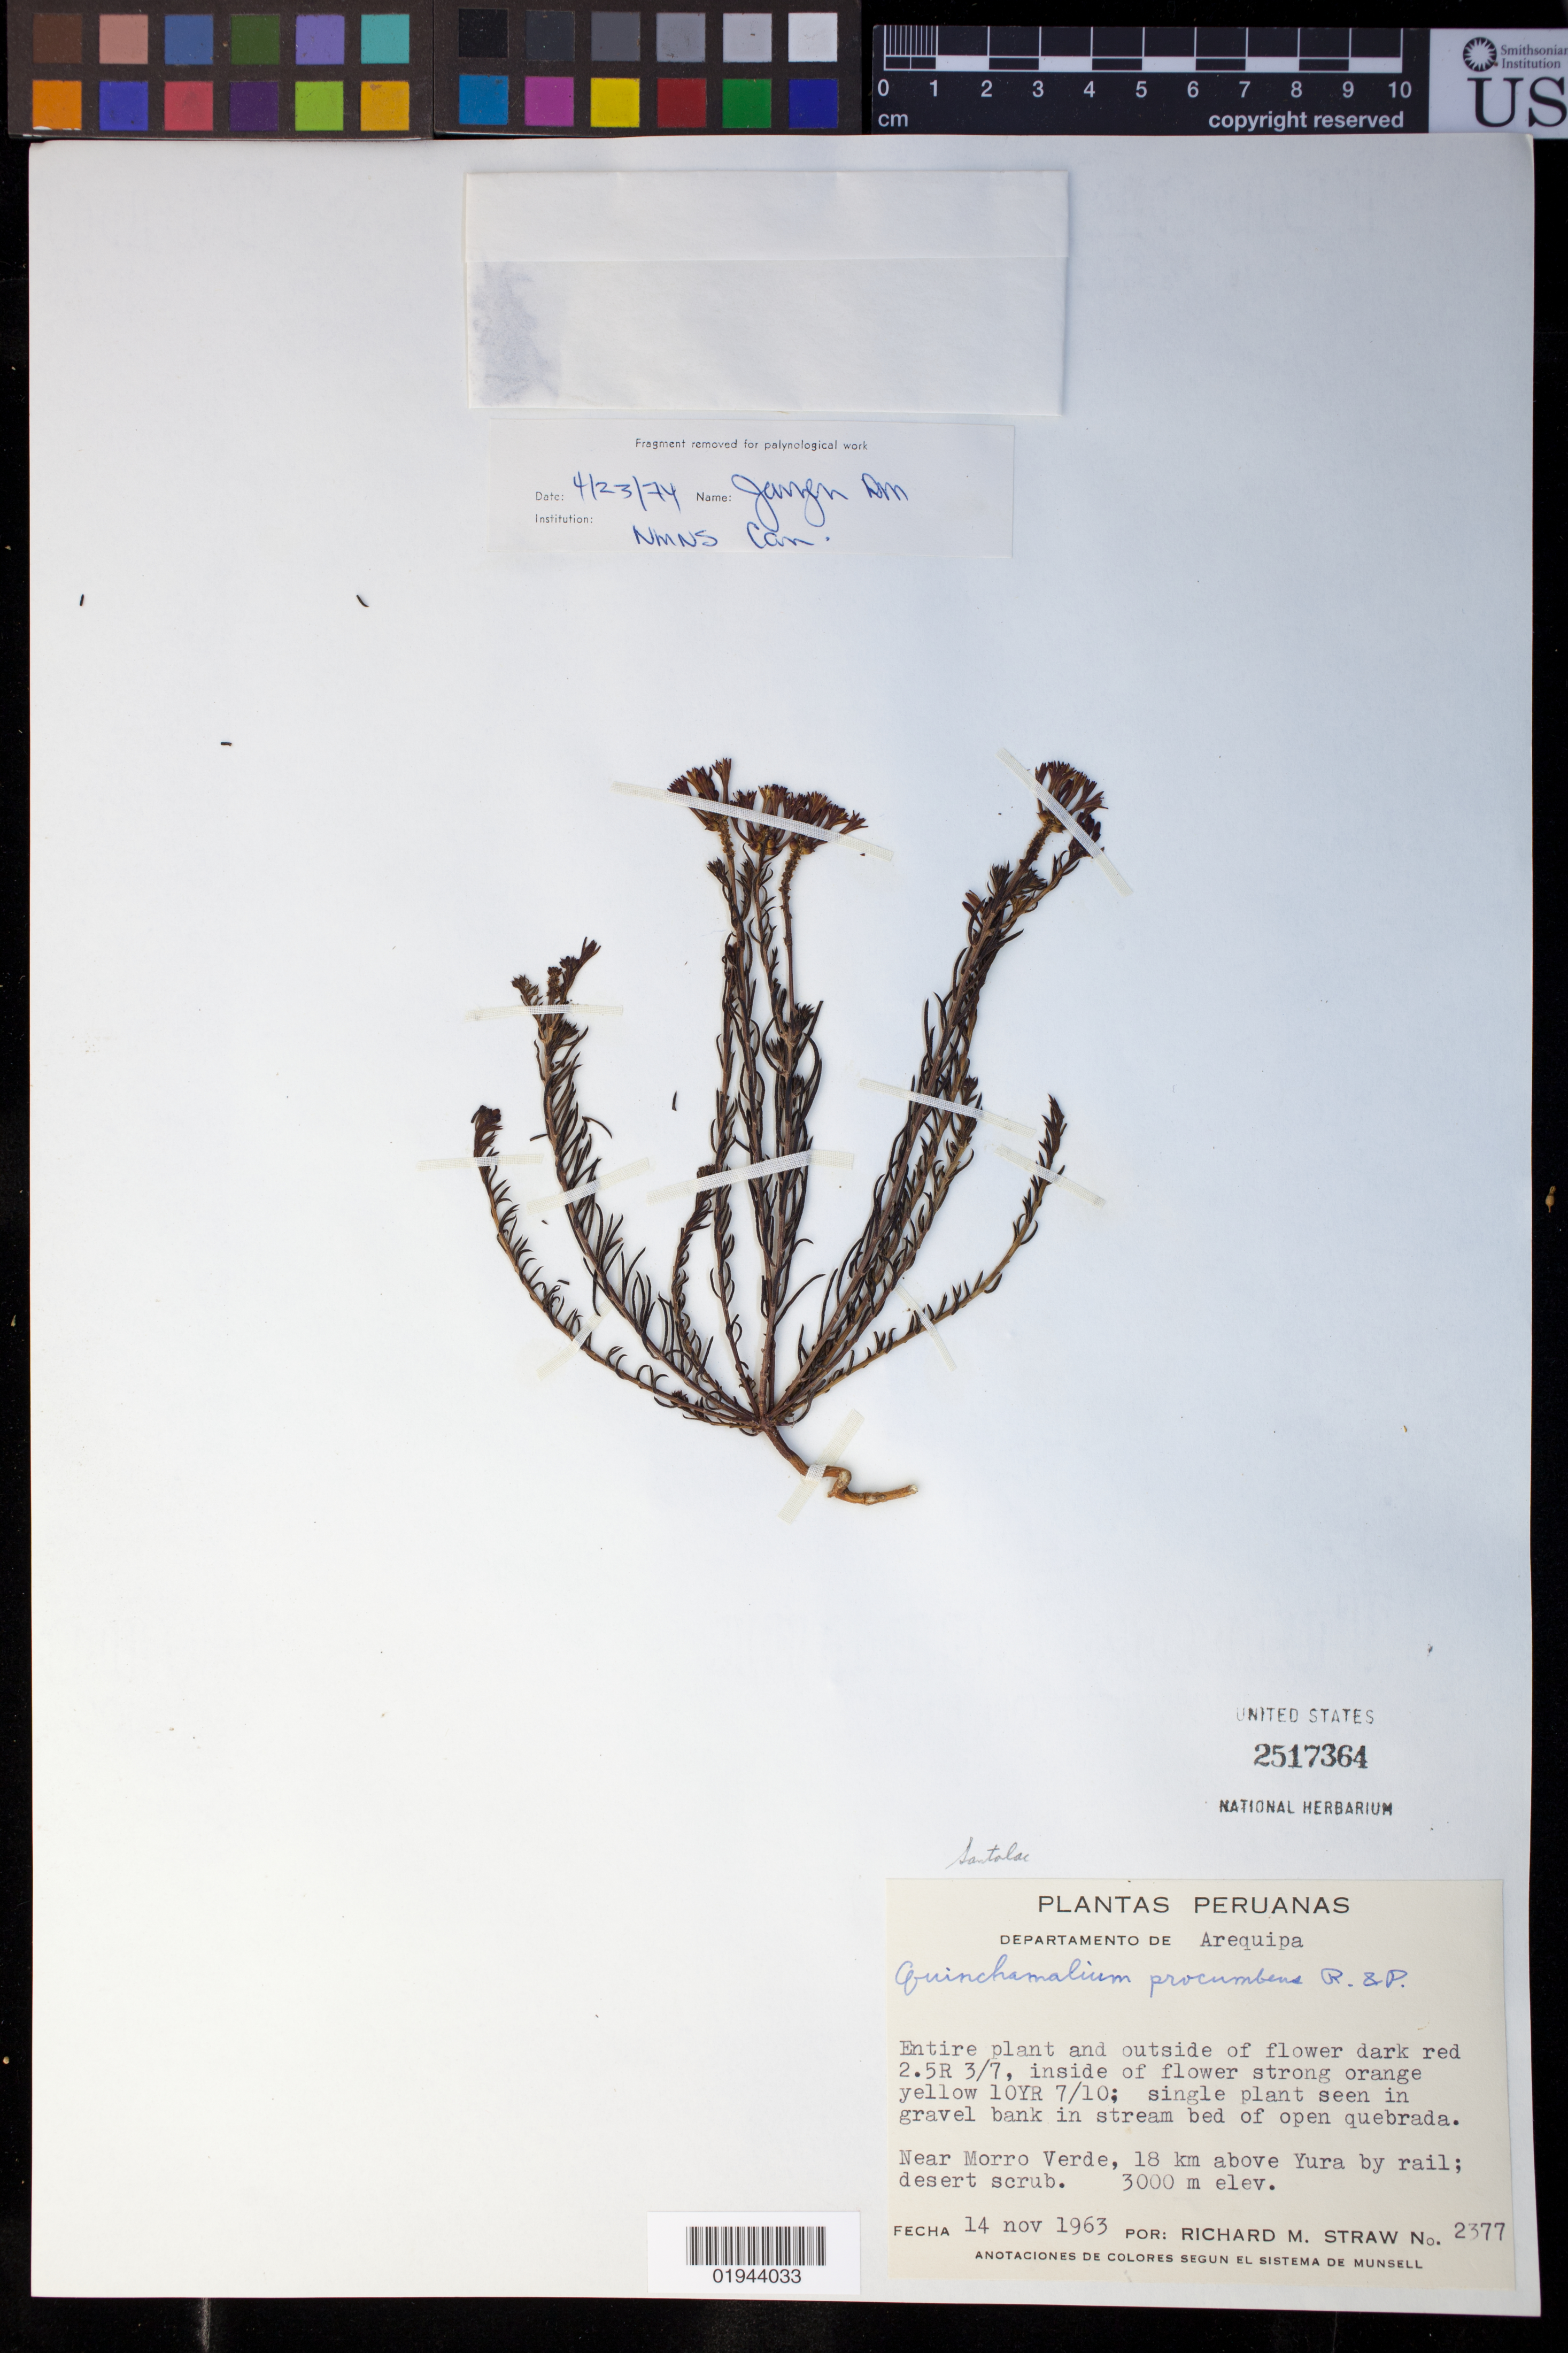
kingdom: Plantae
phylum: Tracheophyta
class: Magnoliopsida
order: Santalales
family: Schoepfiaceae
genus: Quinchamalium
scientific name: Quinchamalium procumbens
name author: Ruiz & Pav.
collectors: R. M. Straw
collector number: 2377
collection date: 1963-11-14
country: Peru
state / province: Arequipa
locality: Near Morro Verde, 18 km above Yura by rail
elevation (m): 3000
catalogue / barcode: US 2517364